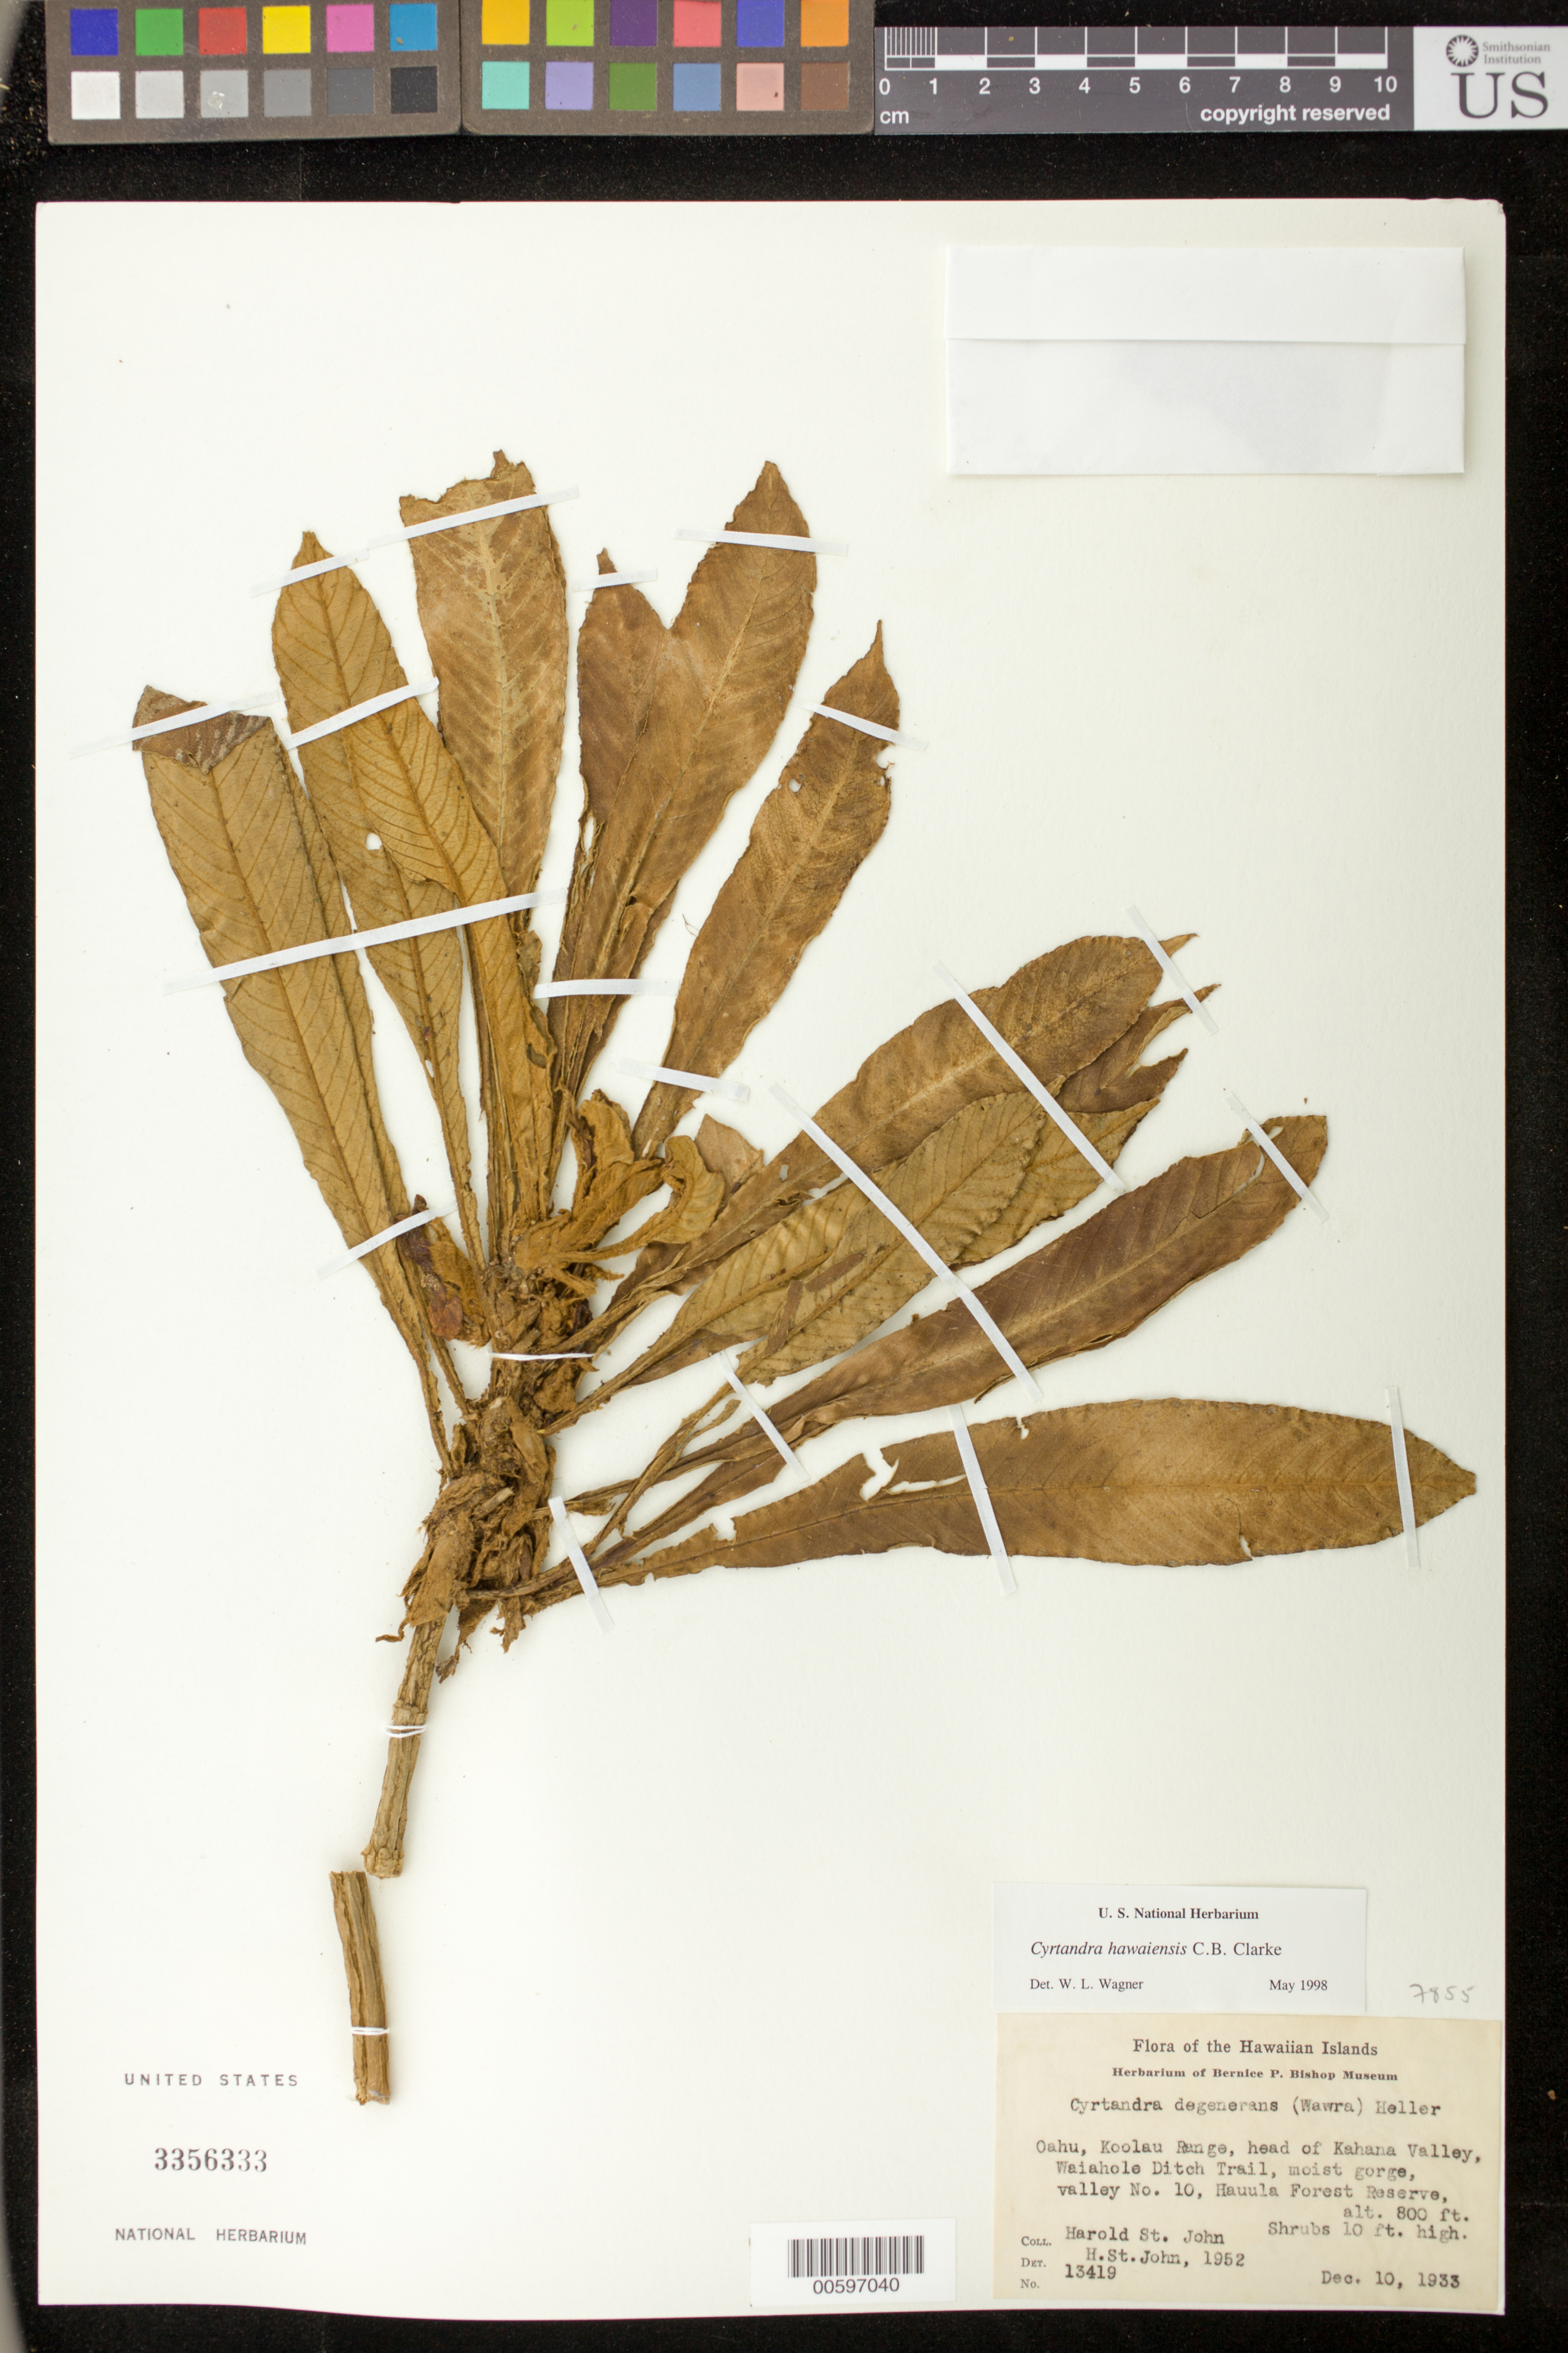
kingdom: Plantae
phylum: Tracheophyta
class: Magnoliopsida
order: Lamiales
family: Gesneriaceae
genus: Cyrtandra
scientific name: Cyrtandra hawaiensis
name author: C.B. Clarke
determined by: Wagner, W. L., (BOT), Smithsonian Institution - National Museum of Natural History (UNITED STATES)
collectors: H. St. John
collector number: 13419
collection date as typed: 10 Dec 1933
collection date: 1933-12-10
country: United States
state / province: Hawaii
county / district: Honolulu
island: Oahu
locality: Koolau Range, head of Kahana Valley, Waiahole Ditch Trail, valley No. 10, Hauula For Res.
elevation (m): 244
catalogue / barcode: US 3356333